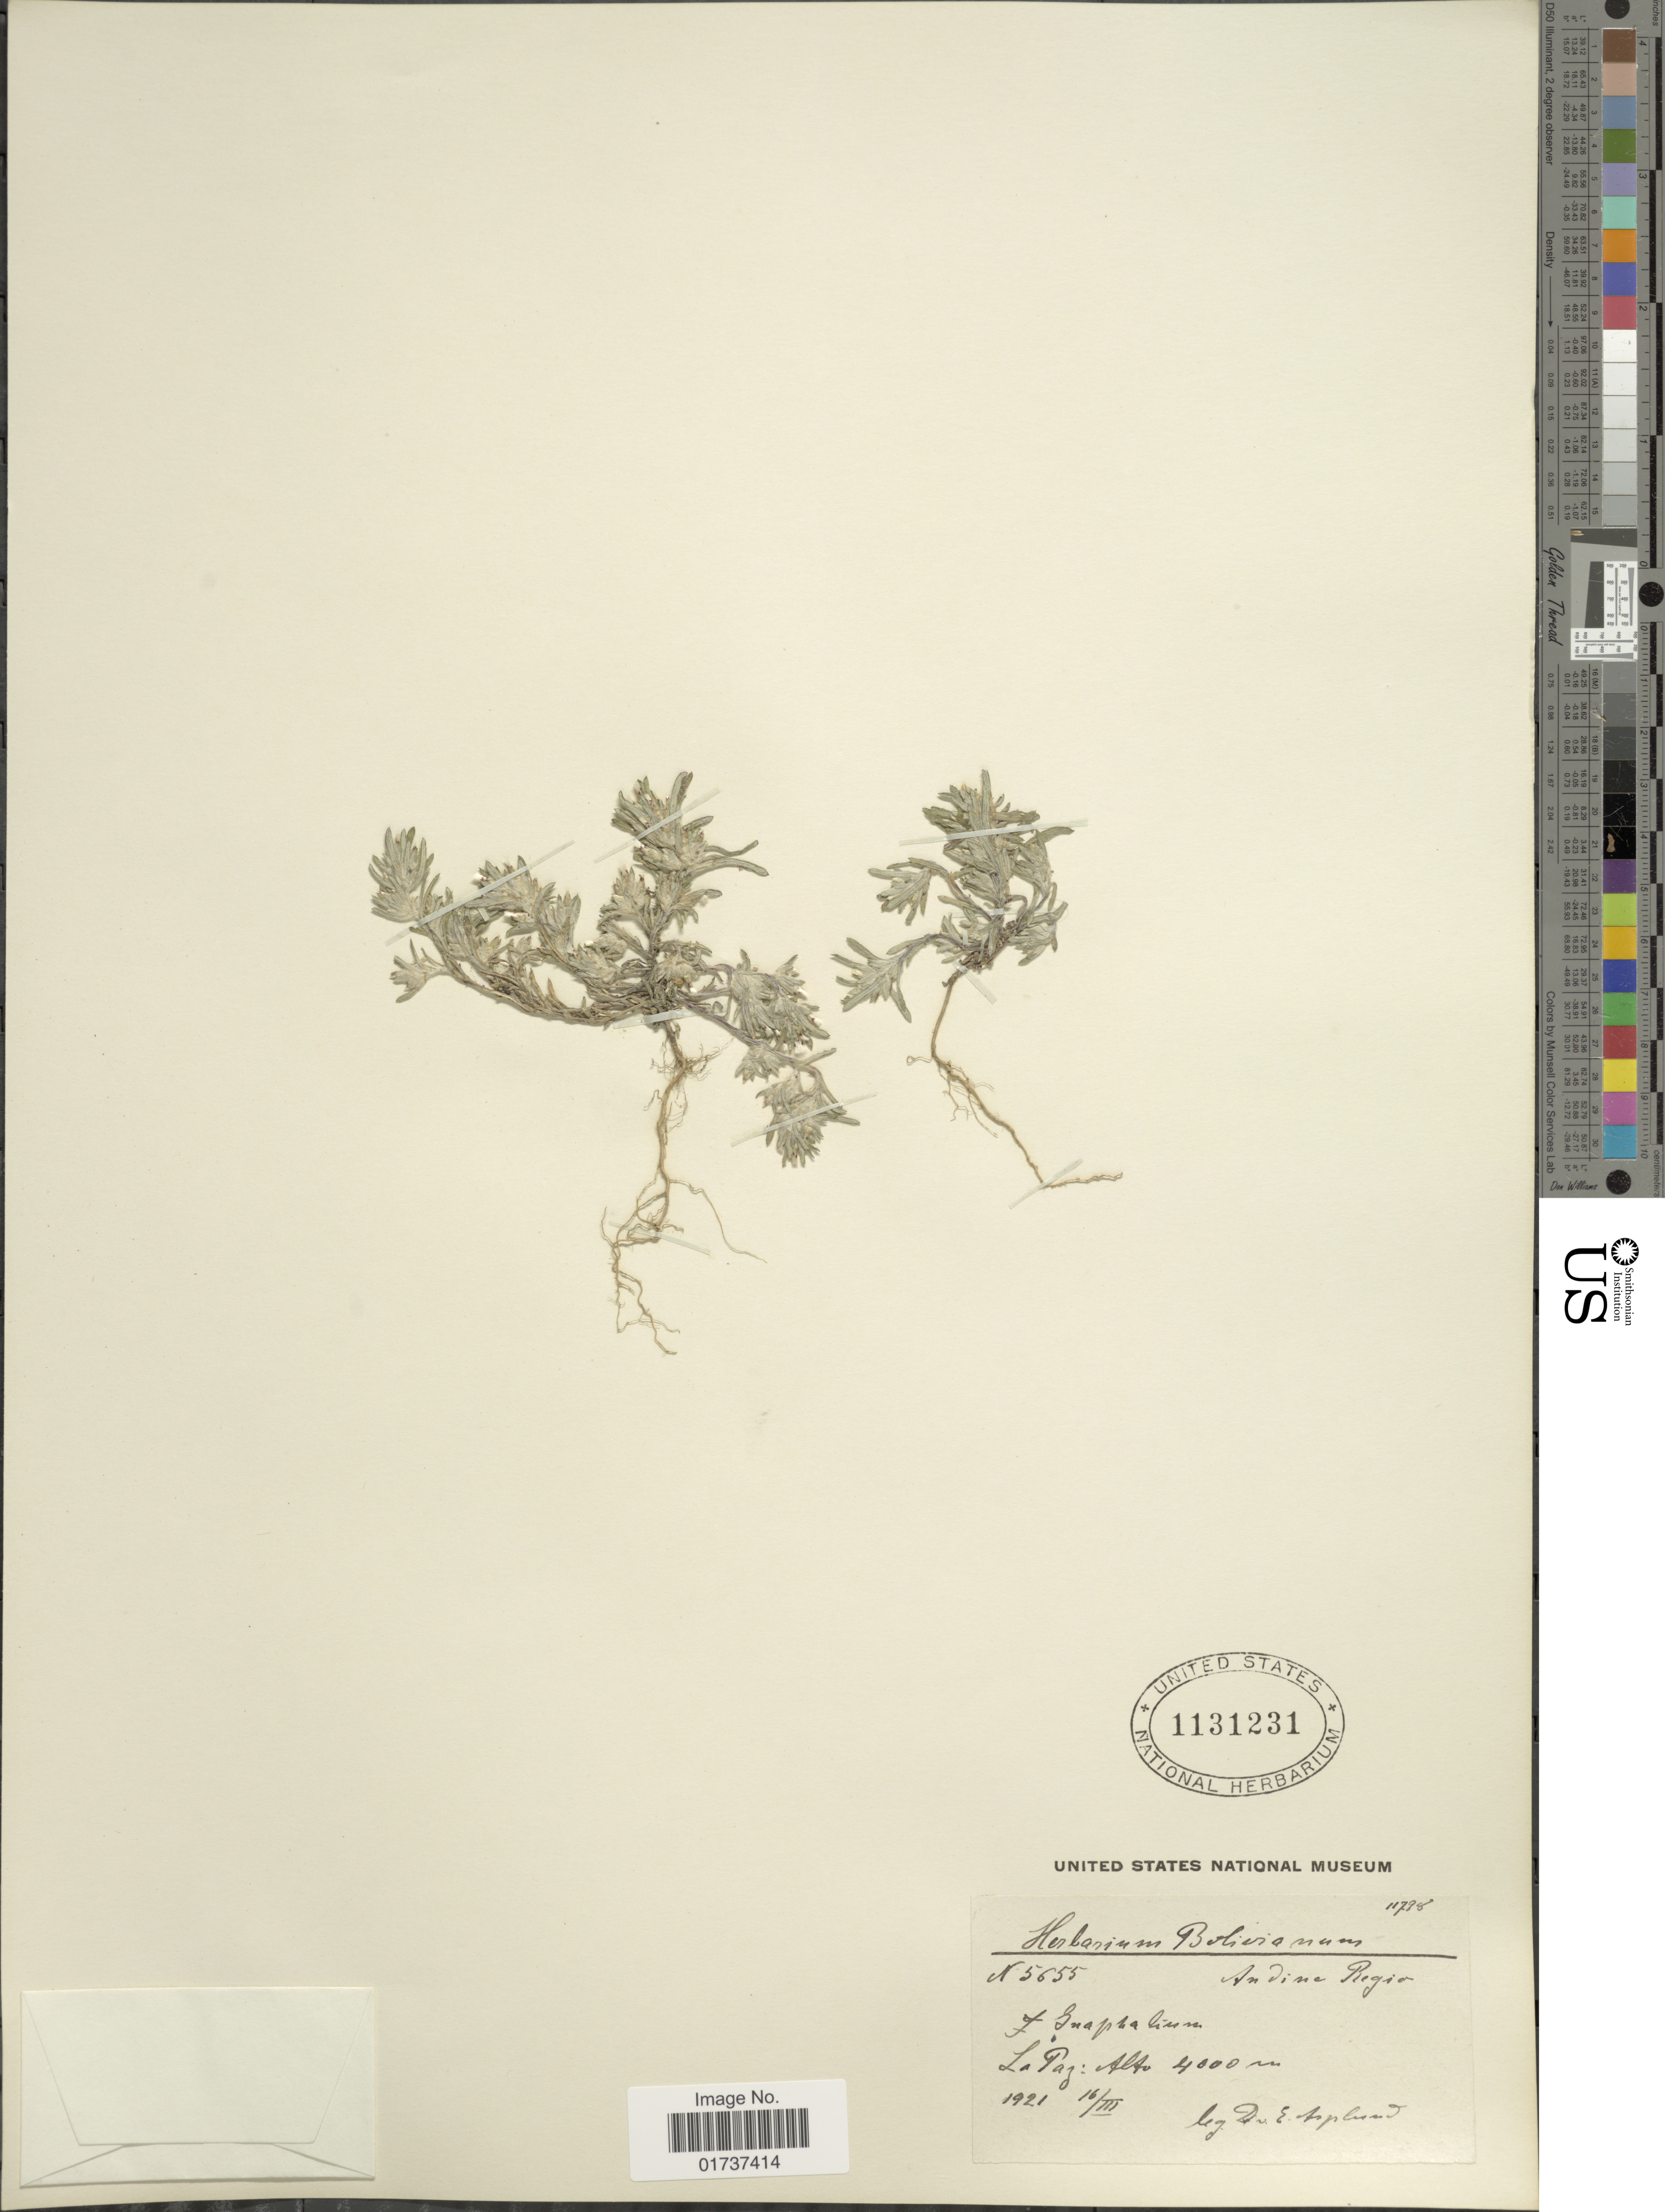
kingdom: Plantae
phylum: Tracheophyta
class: Magnoliopsida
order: Asterales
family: Asteraceae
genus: Gnaphalium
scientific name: Gnaphalium sp.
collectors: E. Asplund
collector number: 5655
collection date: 1921-03-16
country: Bolivia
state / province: La Paz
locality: Anidine Region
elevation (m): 4000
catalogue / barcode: US 1131231